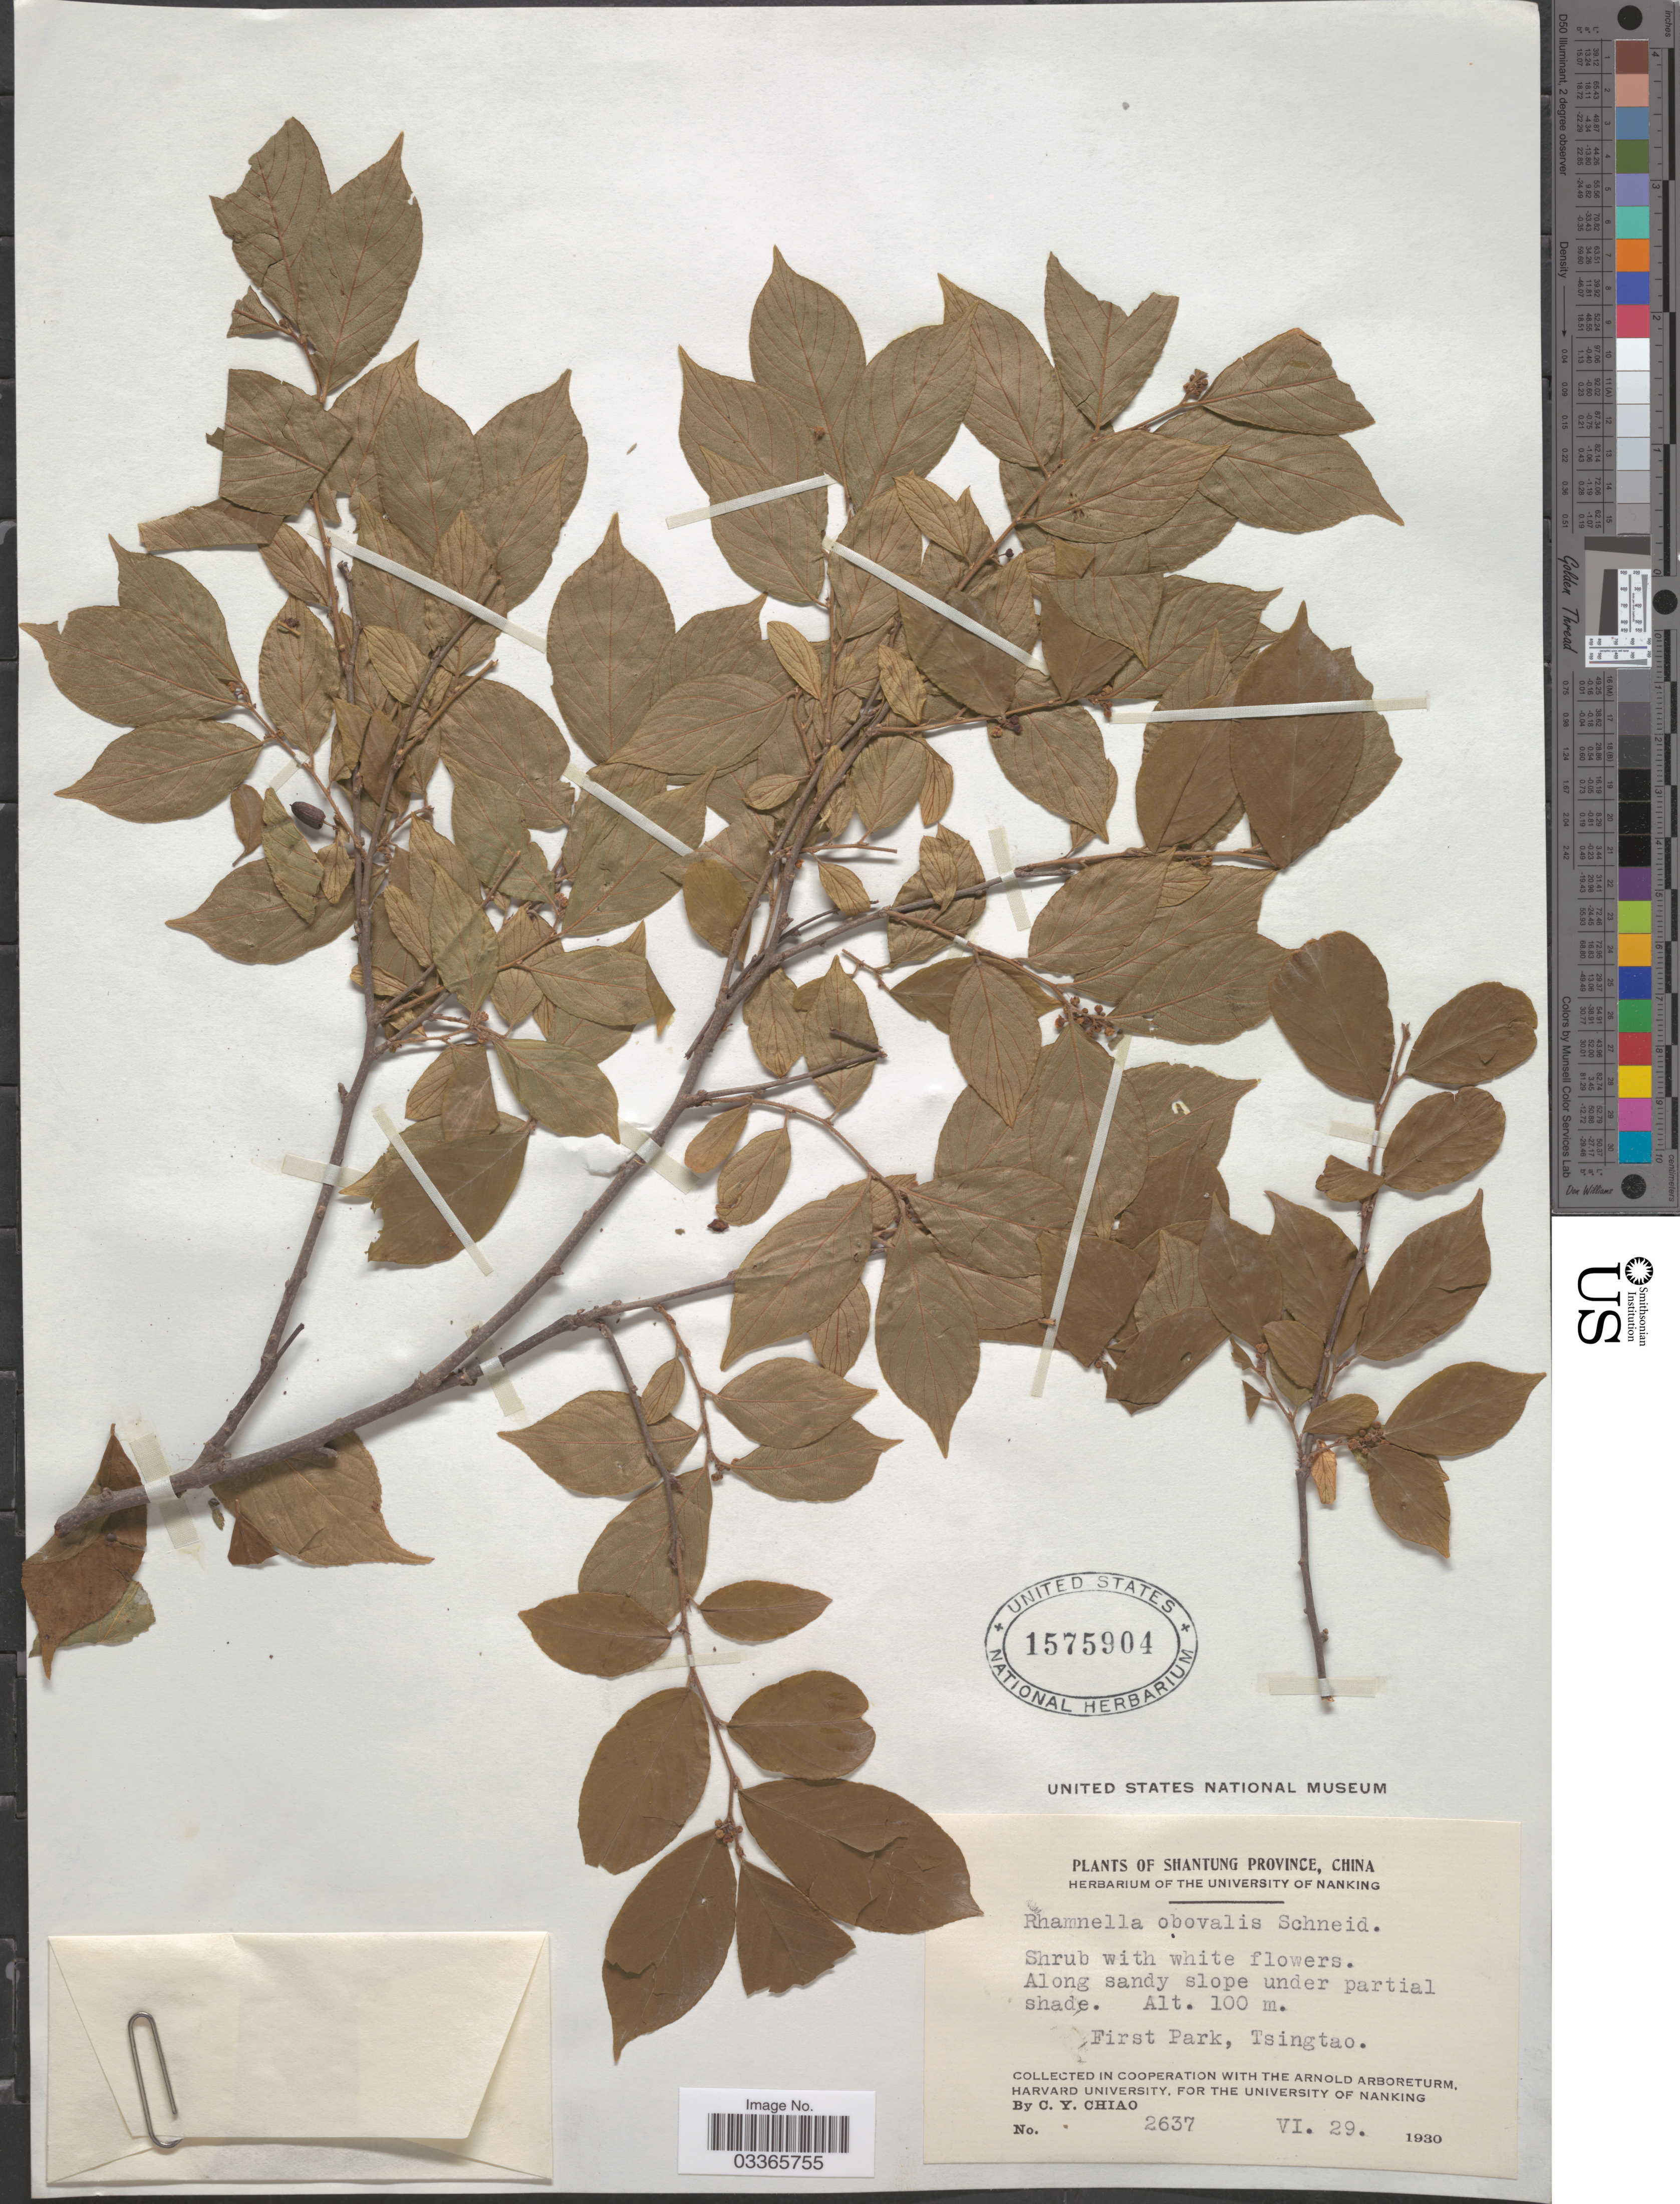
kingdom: Plantae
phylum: Tracheophyta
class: Magnoliopsida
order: Rosales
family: Rhamnaceae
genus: Rhamnella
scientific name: Rhamnella obovalis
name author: C.K. Schneid. in Sarg.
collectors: C. Y. Chiao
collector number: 2637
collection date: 1930-06-29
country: China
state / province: Shandong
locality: Shantung Province. Along sandy slope under partial shade. First Park, Tsingtao.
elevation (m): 100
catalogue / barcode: US 1575904